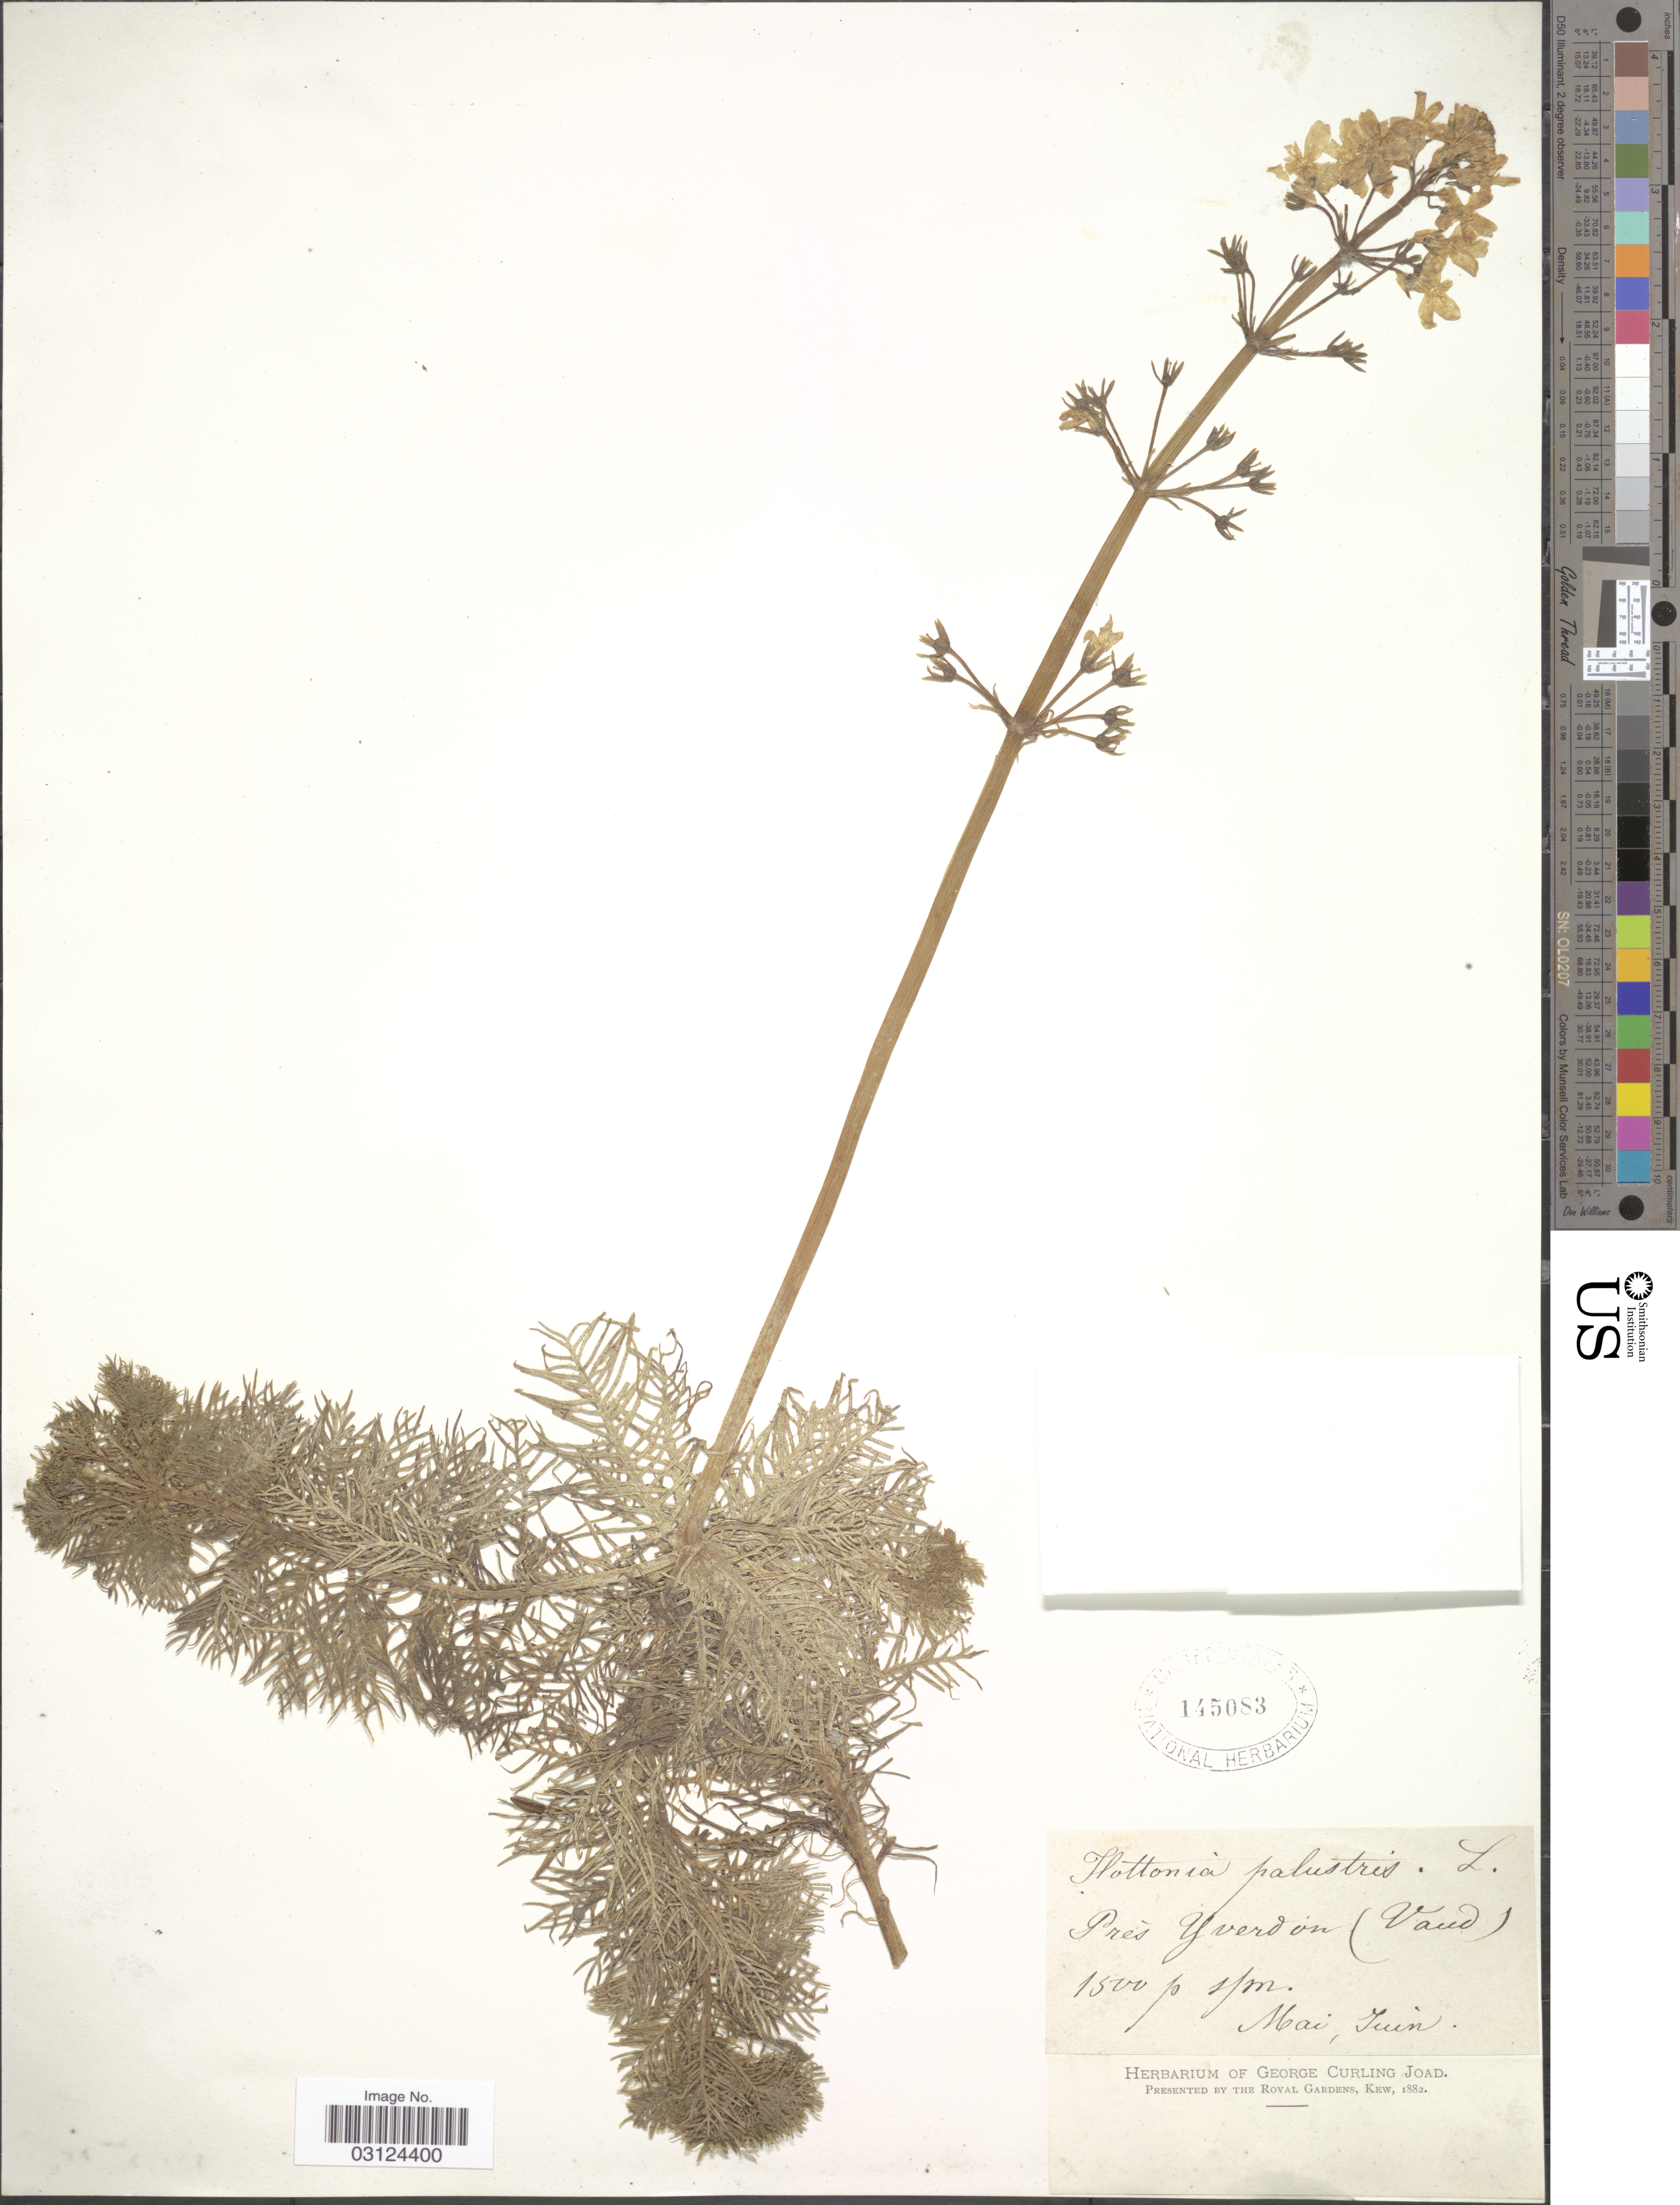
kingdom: Plantae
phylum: Tracheophyta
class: Magnoliopsida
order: Ericales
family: Primulaceae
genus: Hottonia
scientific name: Hottonia palustris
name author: L.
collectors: ex herb. George Curling Joad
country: Switzerland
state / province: Vaud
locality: Prés Yverdon (Vaud).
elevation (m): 1500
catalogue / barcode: US 145083